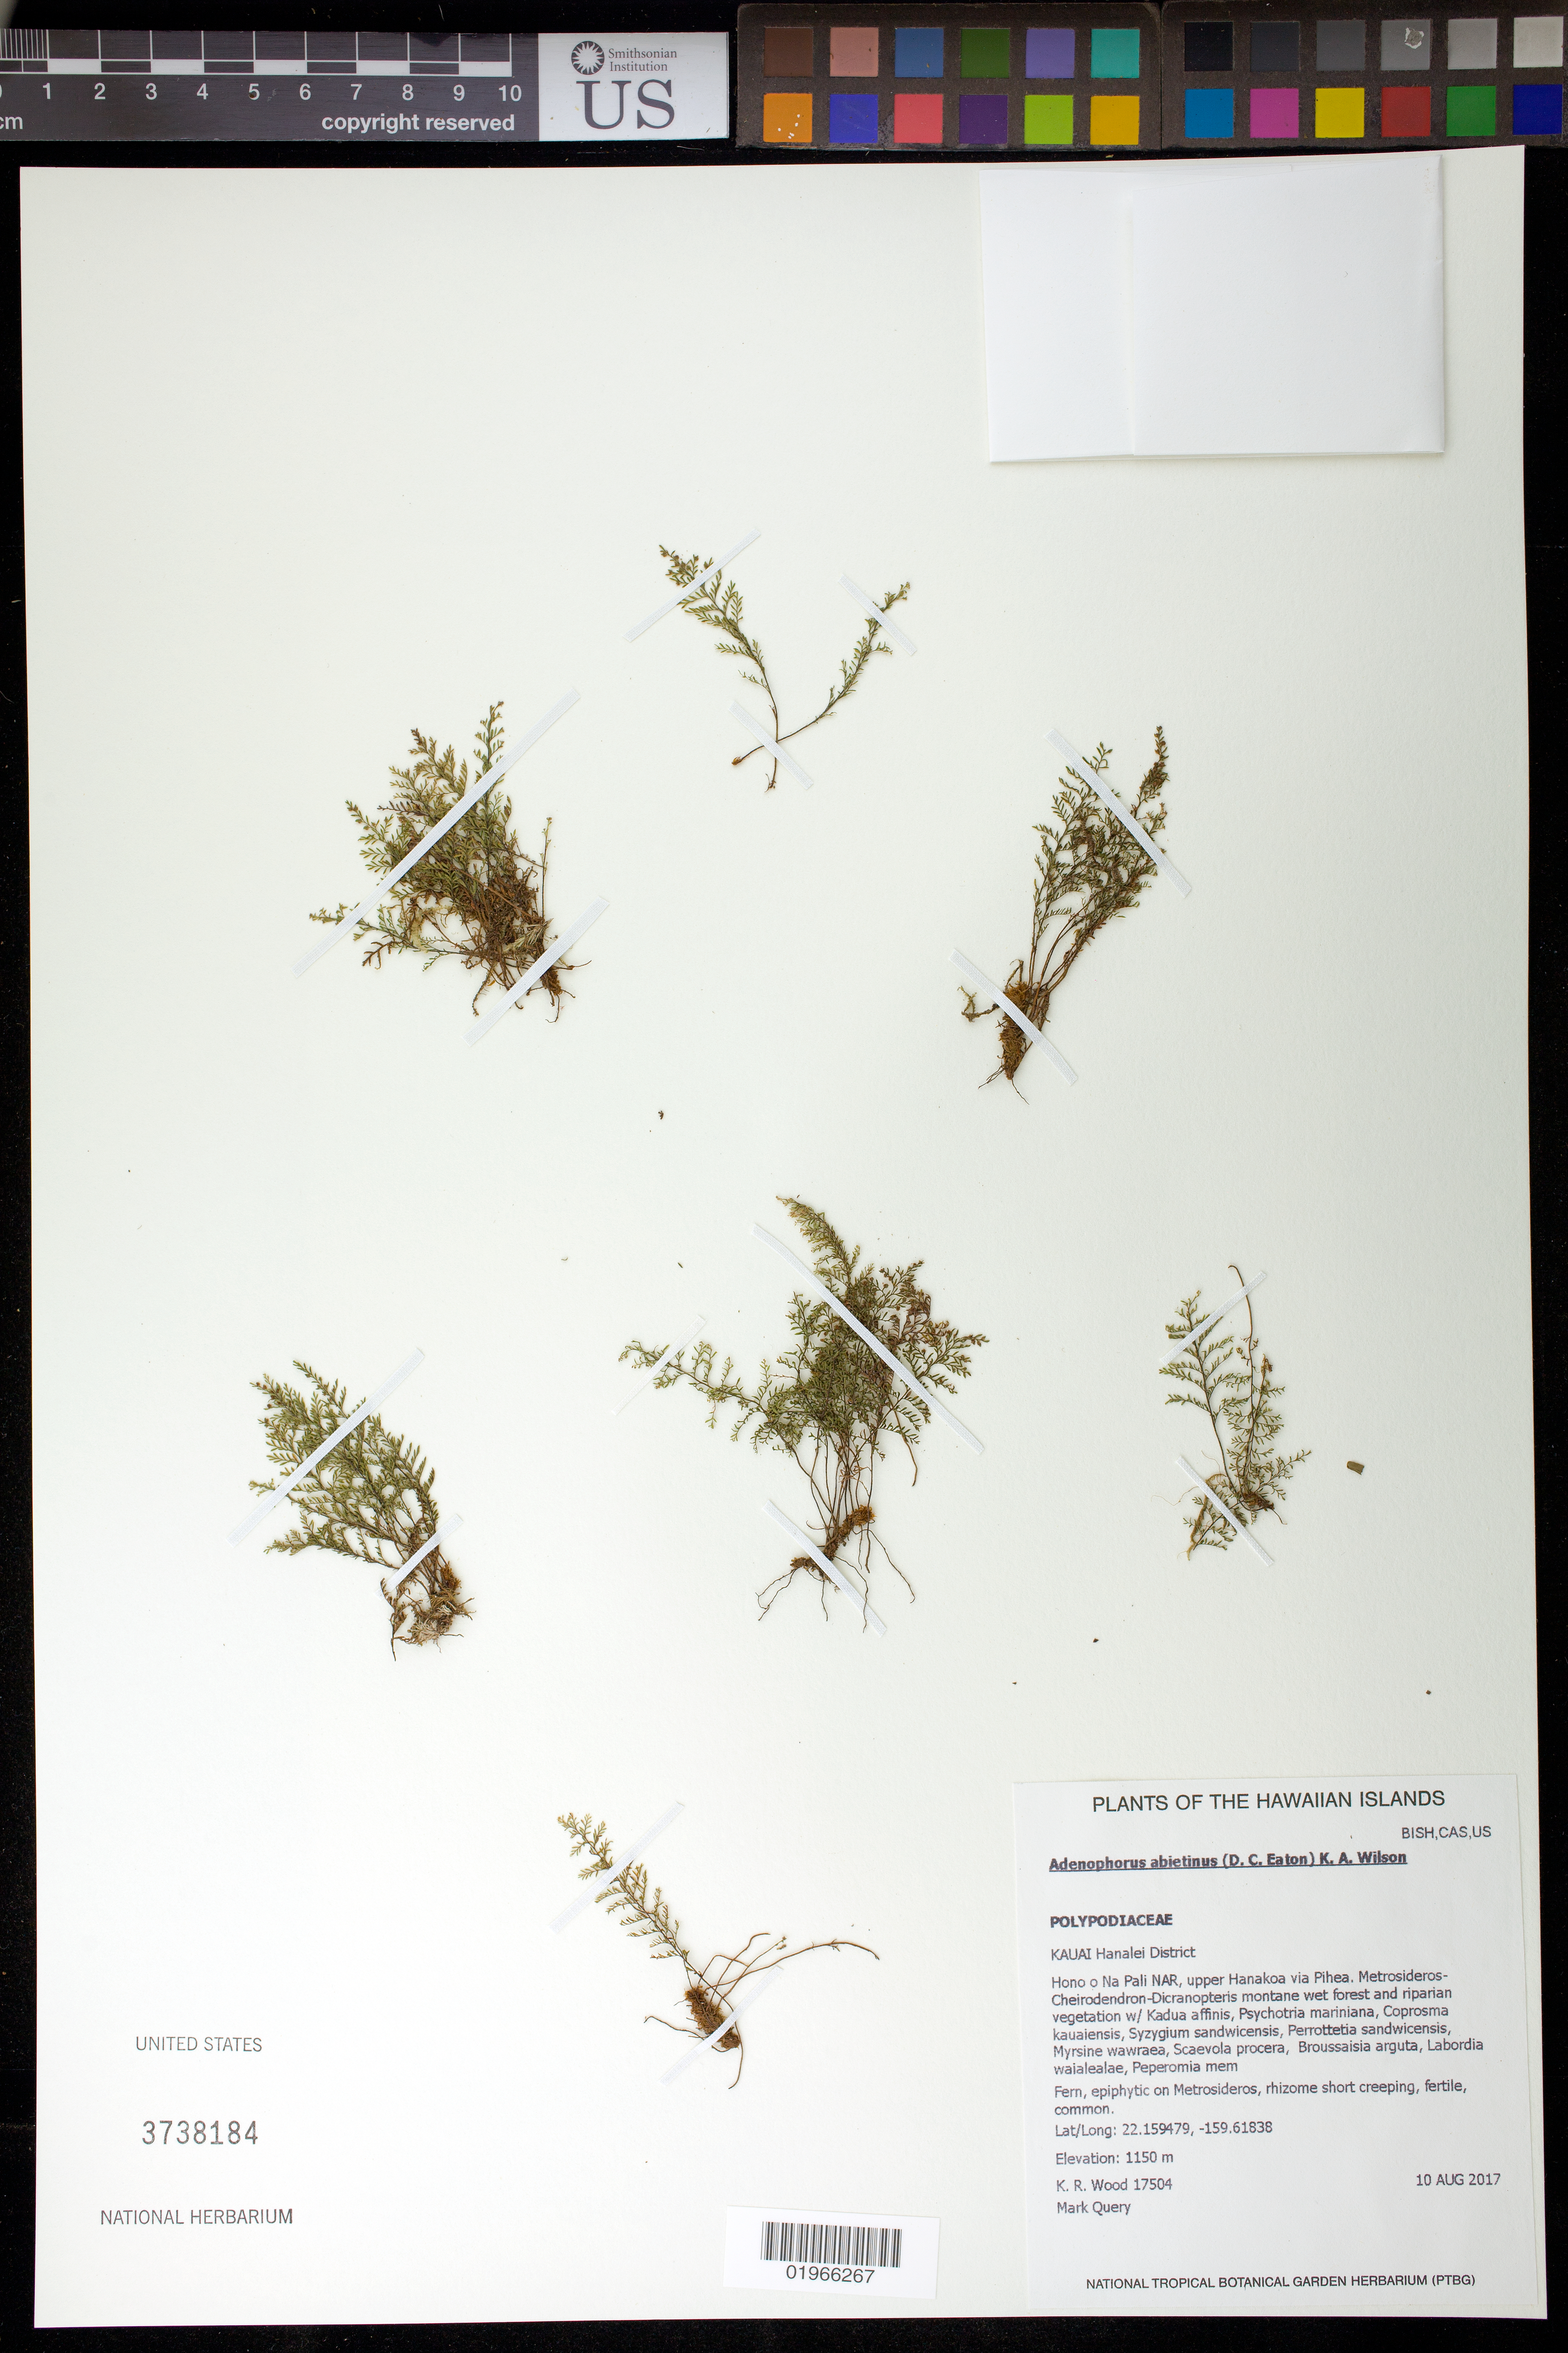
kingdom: Plantae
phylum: Tracheophyta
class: Polypodiopsida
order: Polypodiales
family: Polypodiaceae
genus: Adenophorus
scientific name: Adenophorus abietinus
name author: (D.C. Eaton) K.A. Wilson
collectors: K. R. Wood & M. Query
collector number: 17504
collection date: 2017-08-10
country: United States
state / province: Hawaii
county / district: Kauai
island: Kaua'i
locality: Hanalei District, Hono o Na Pali NAR, upper Hanakoa via Pihea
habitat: Montane wet forest and riparian vegetation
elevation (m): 1150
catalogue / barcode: US 3738184